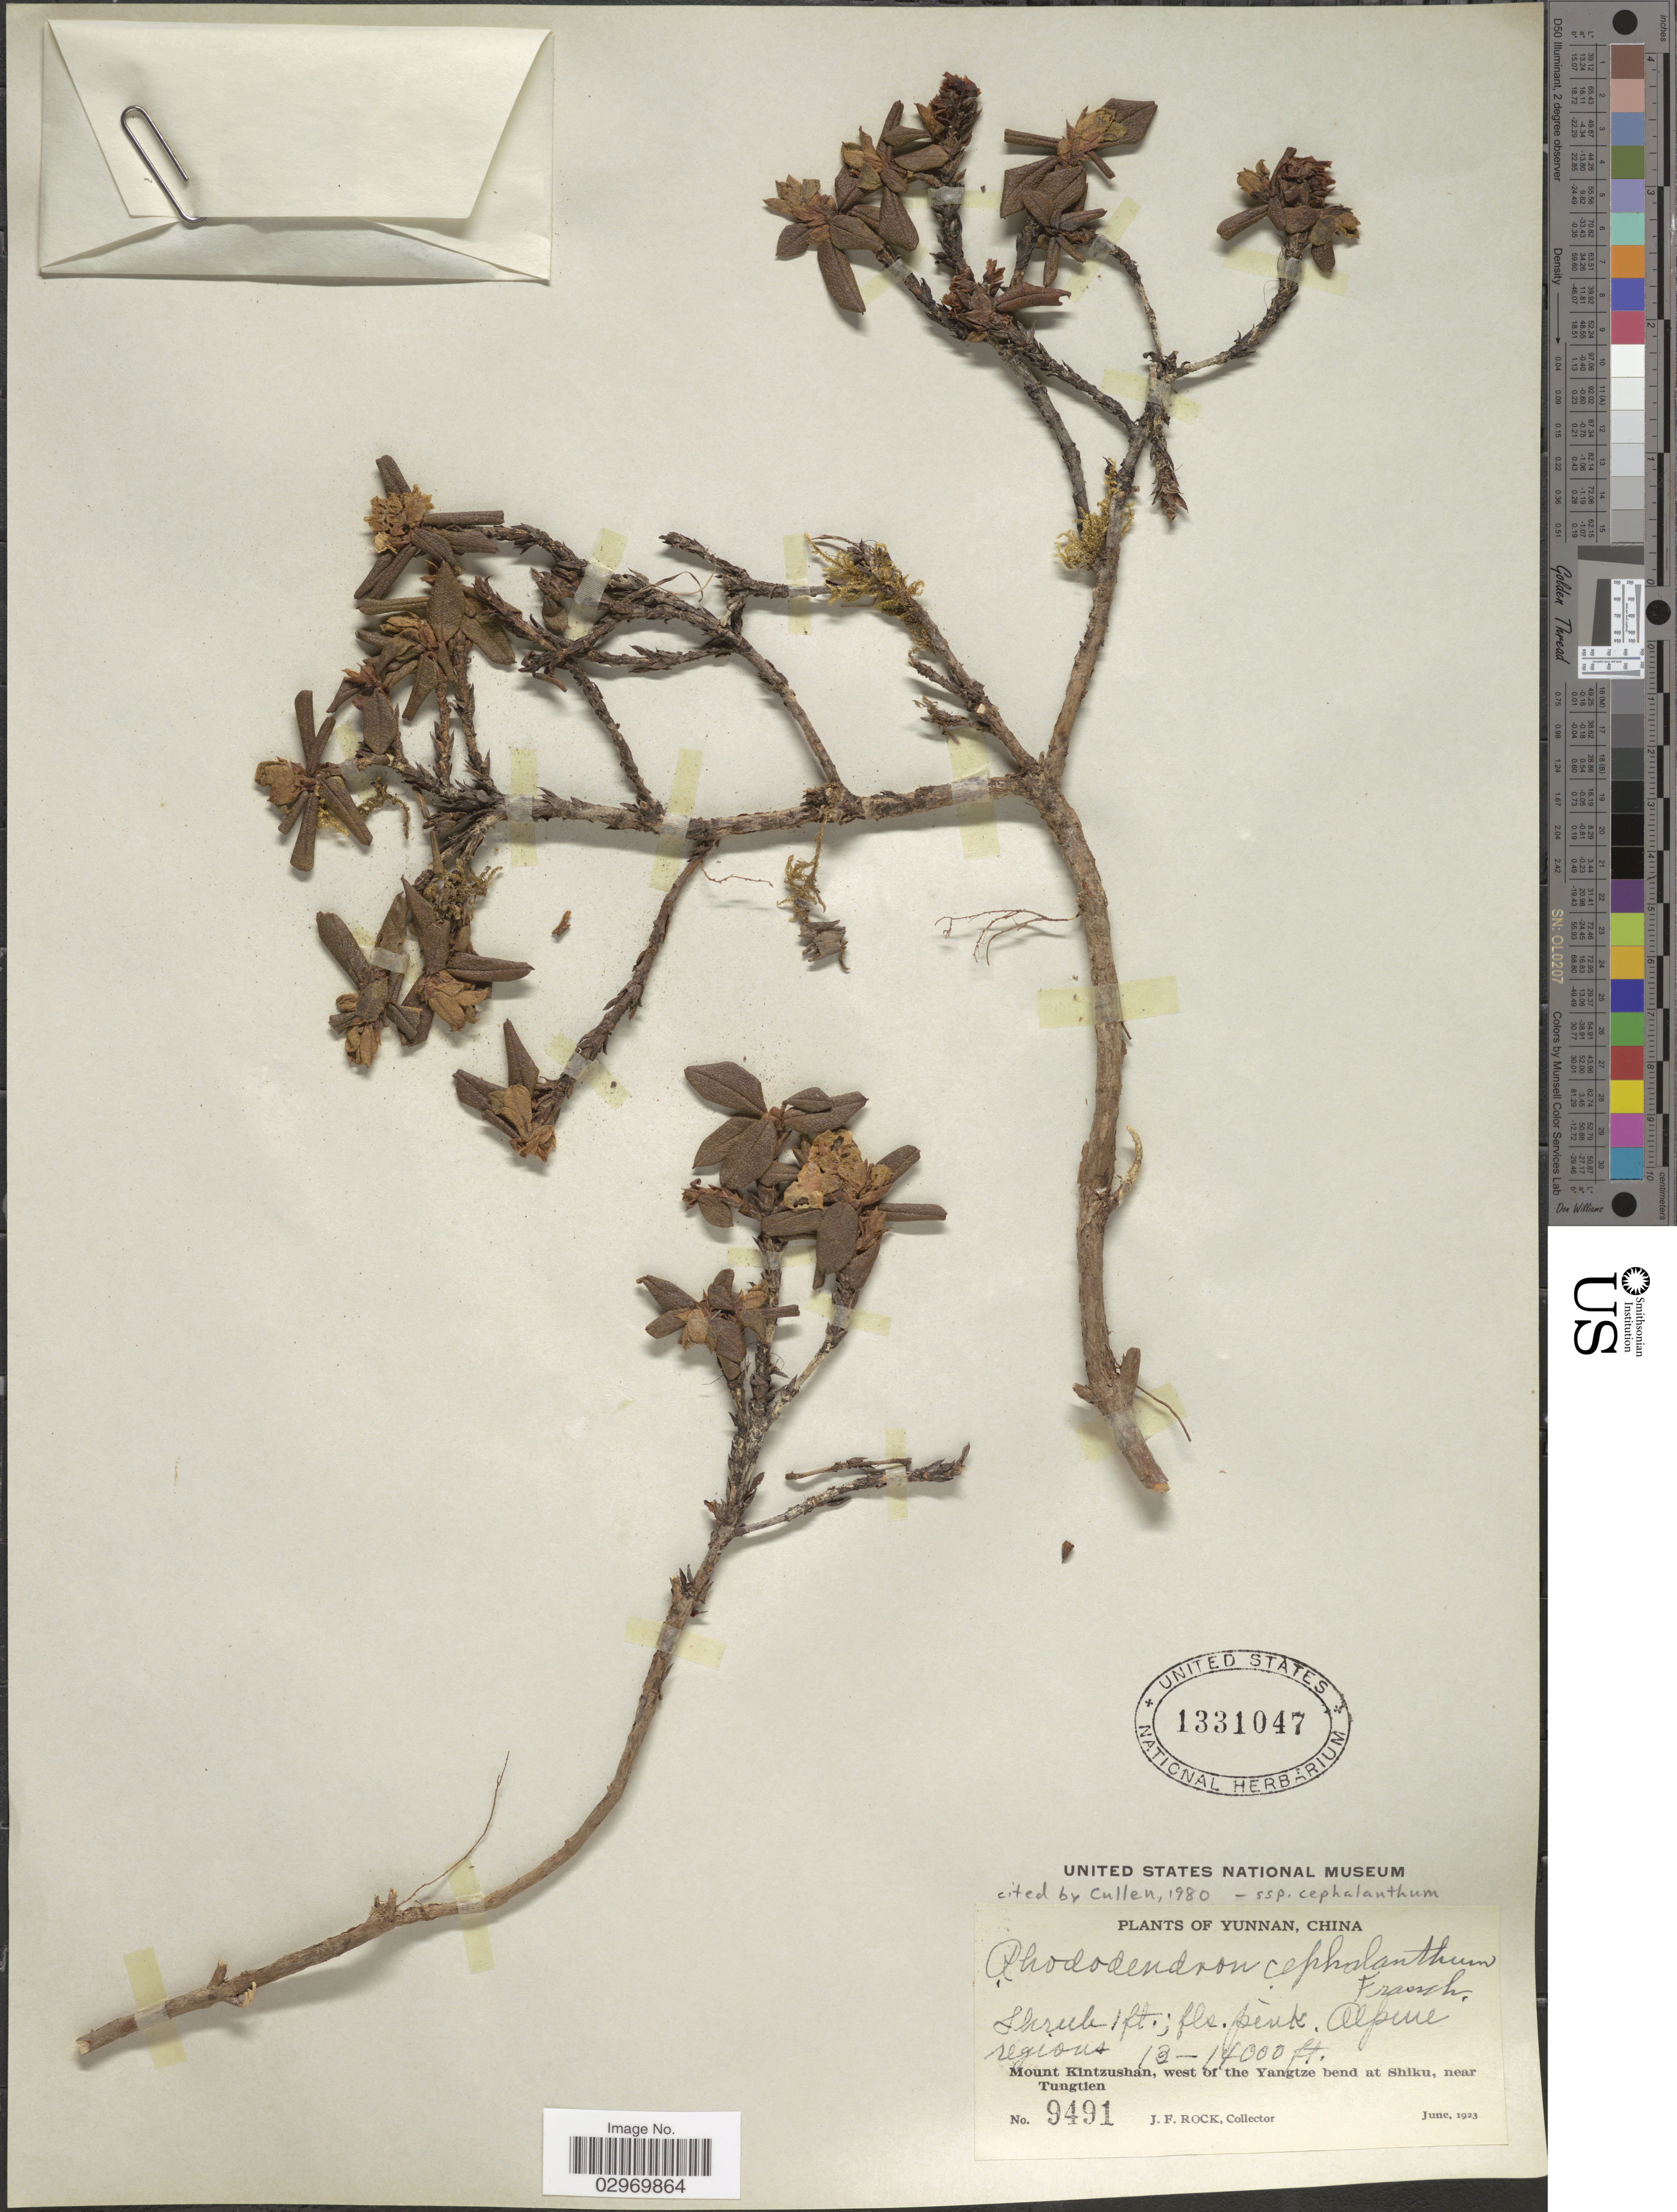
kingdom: Plantae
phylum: Tracheophyta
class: Magnoliopsida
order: Ericales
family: Ericaceae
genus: Rhododendron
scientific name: Rhododendron cephalanthum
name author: Franch.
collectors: J. Rock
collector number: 9491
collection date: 1923-06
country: China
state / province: Yunnan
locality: Mount Kintzushan, west of the Yangtze bend at Shiku, near Tungtien.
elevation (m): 3962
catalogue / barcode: US 1331047